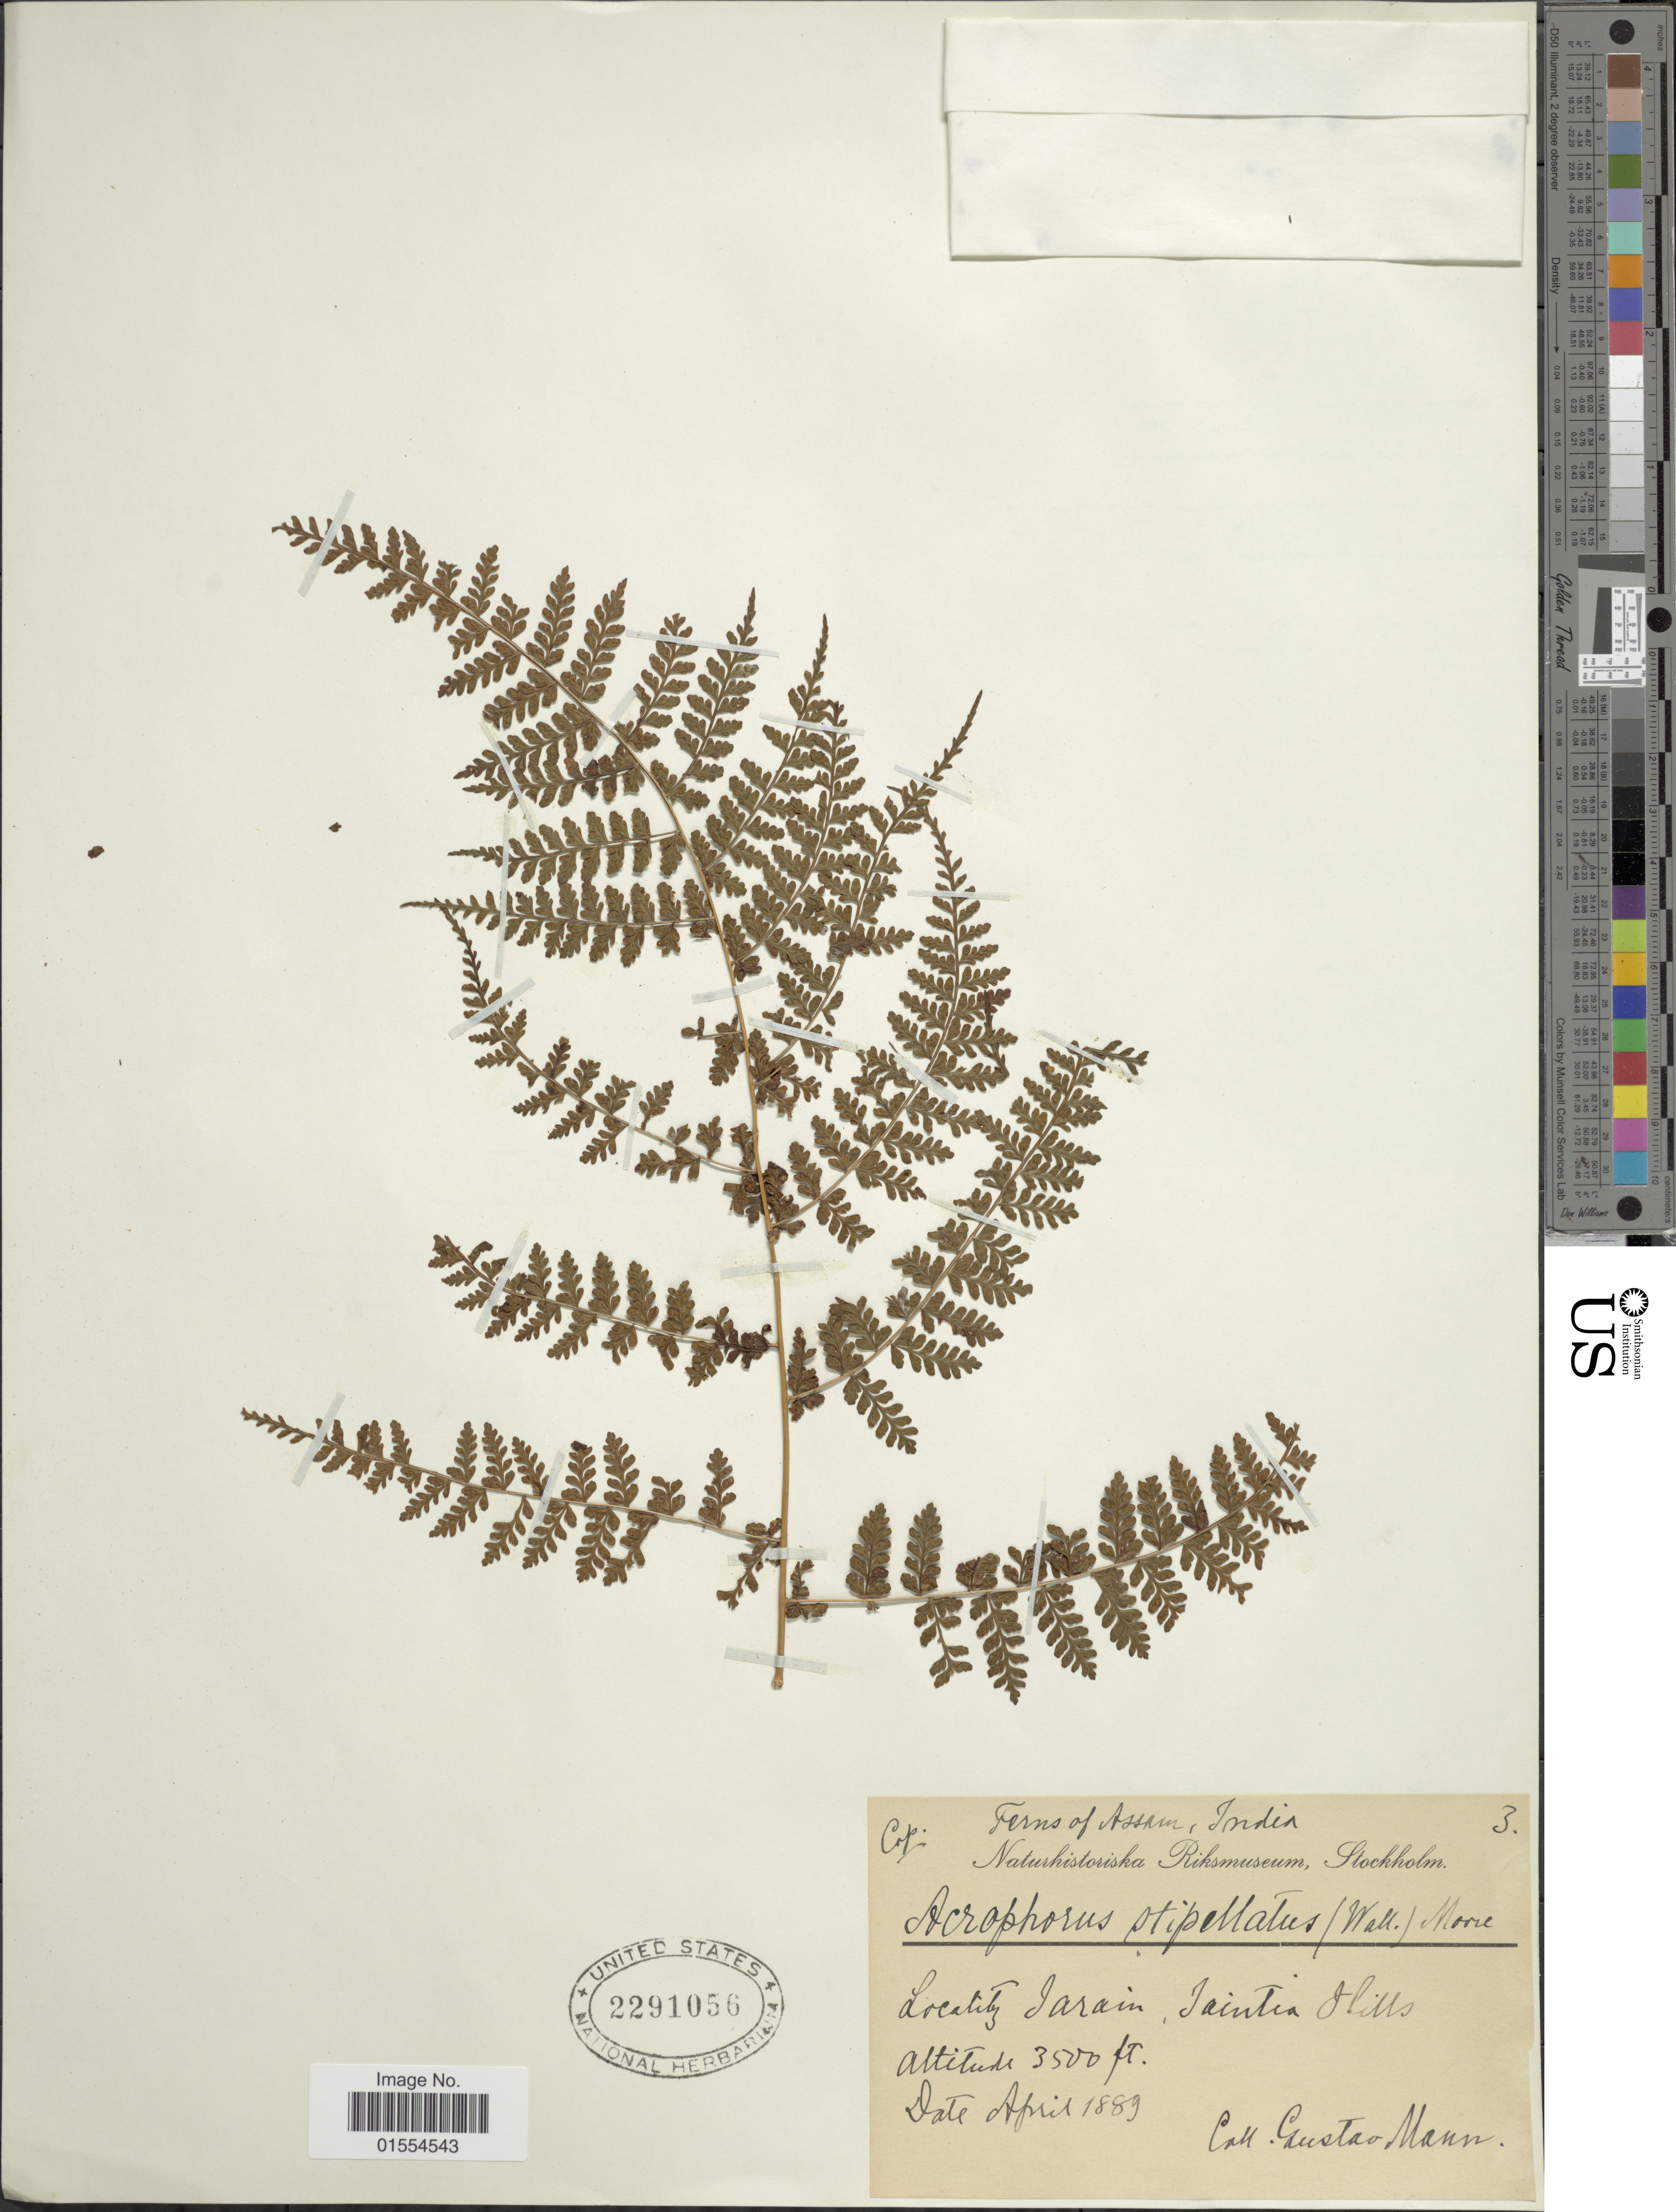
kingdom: Plantae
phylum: Tracheophyta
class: Polypodiopsida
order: Polypodiales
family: Dryopteridaceae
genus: Dryopteris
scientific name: Dryopteris nodosa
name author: (C. Presl) Li Bing Zhang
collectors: G. Mann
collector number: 3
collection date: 1889-04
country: India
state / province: Meghalaya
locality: Jarain, Jaintia Hills. Assam.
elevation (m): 1067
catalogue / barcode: US 2291056